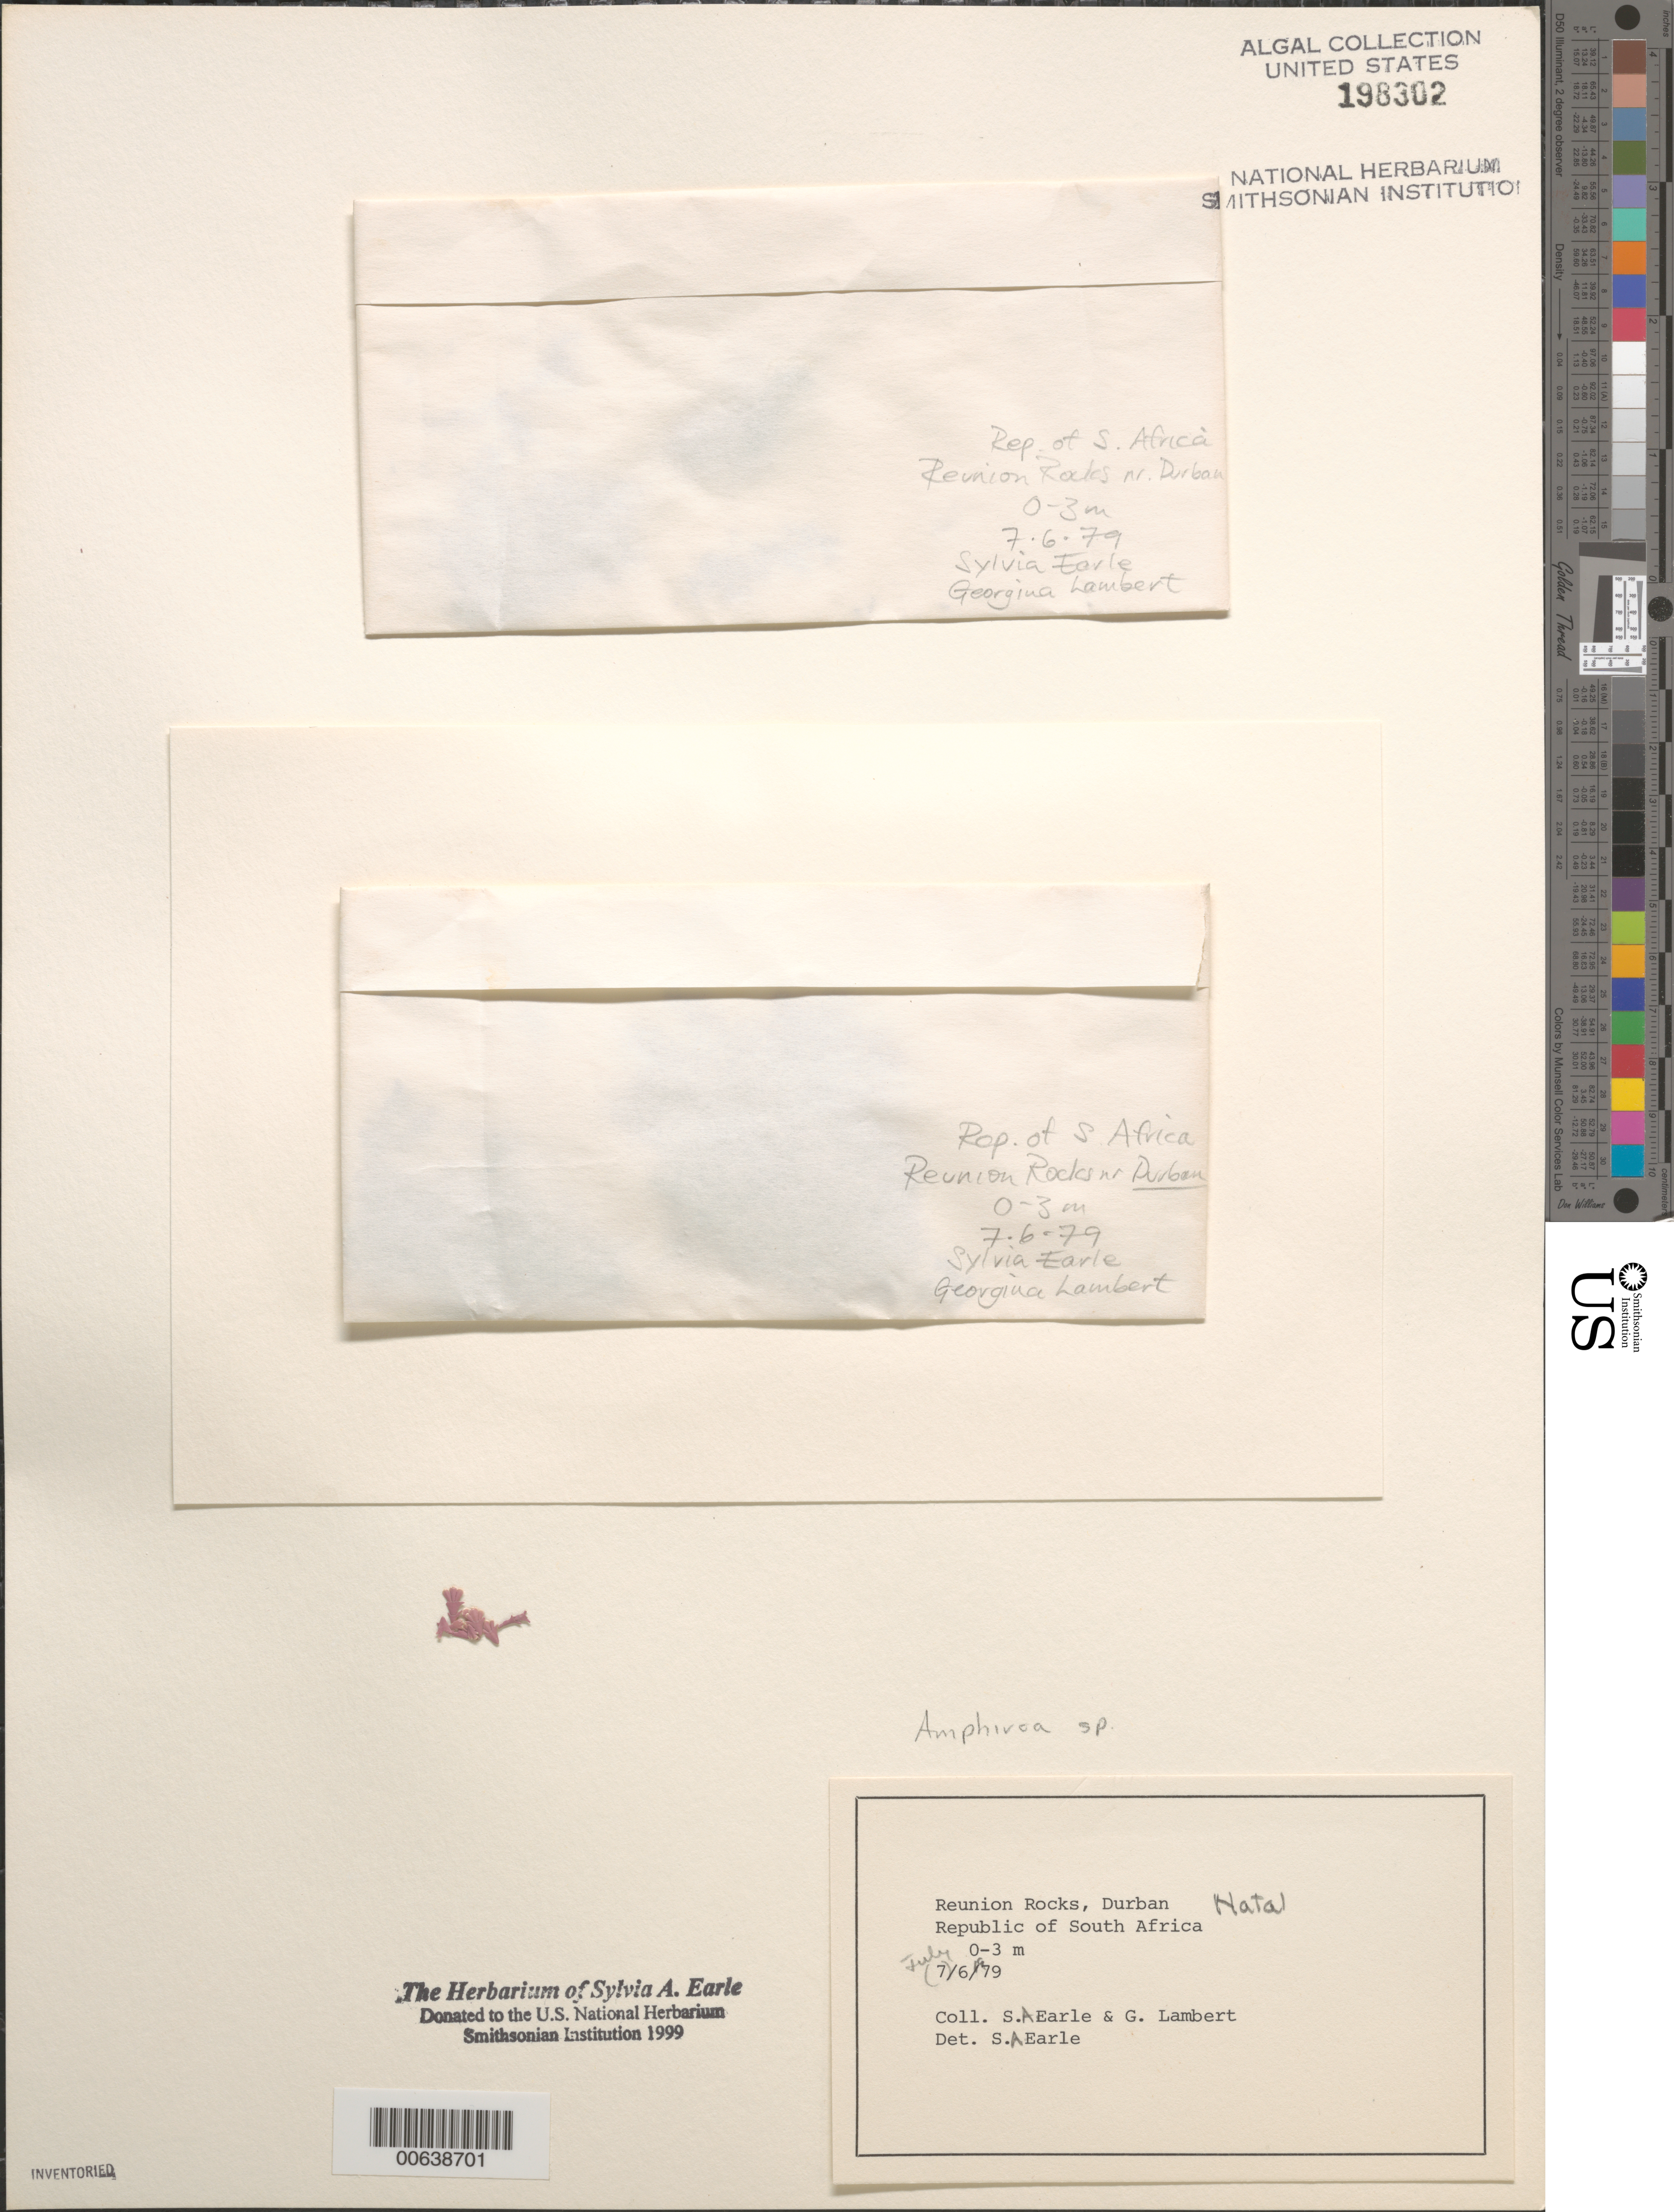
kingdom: Plantae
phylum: Rhodophyta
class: Florideophyceae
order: Corallinales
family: Lithophyllaceae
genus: Amphiroa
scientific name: Amphiroa sp.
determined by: Earle, S. A.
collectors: S. A. Earle & G. Lambert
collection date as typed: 06 Jul 1979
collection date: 1979-07-06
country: South Africa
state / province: KwaZulu-Natal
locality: Reunion Rocks, Durban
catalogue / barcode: US 198302